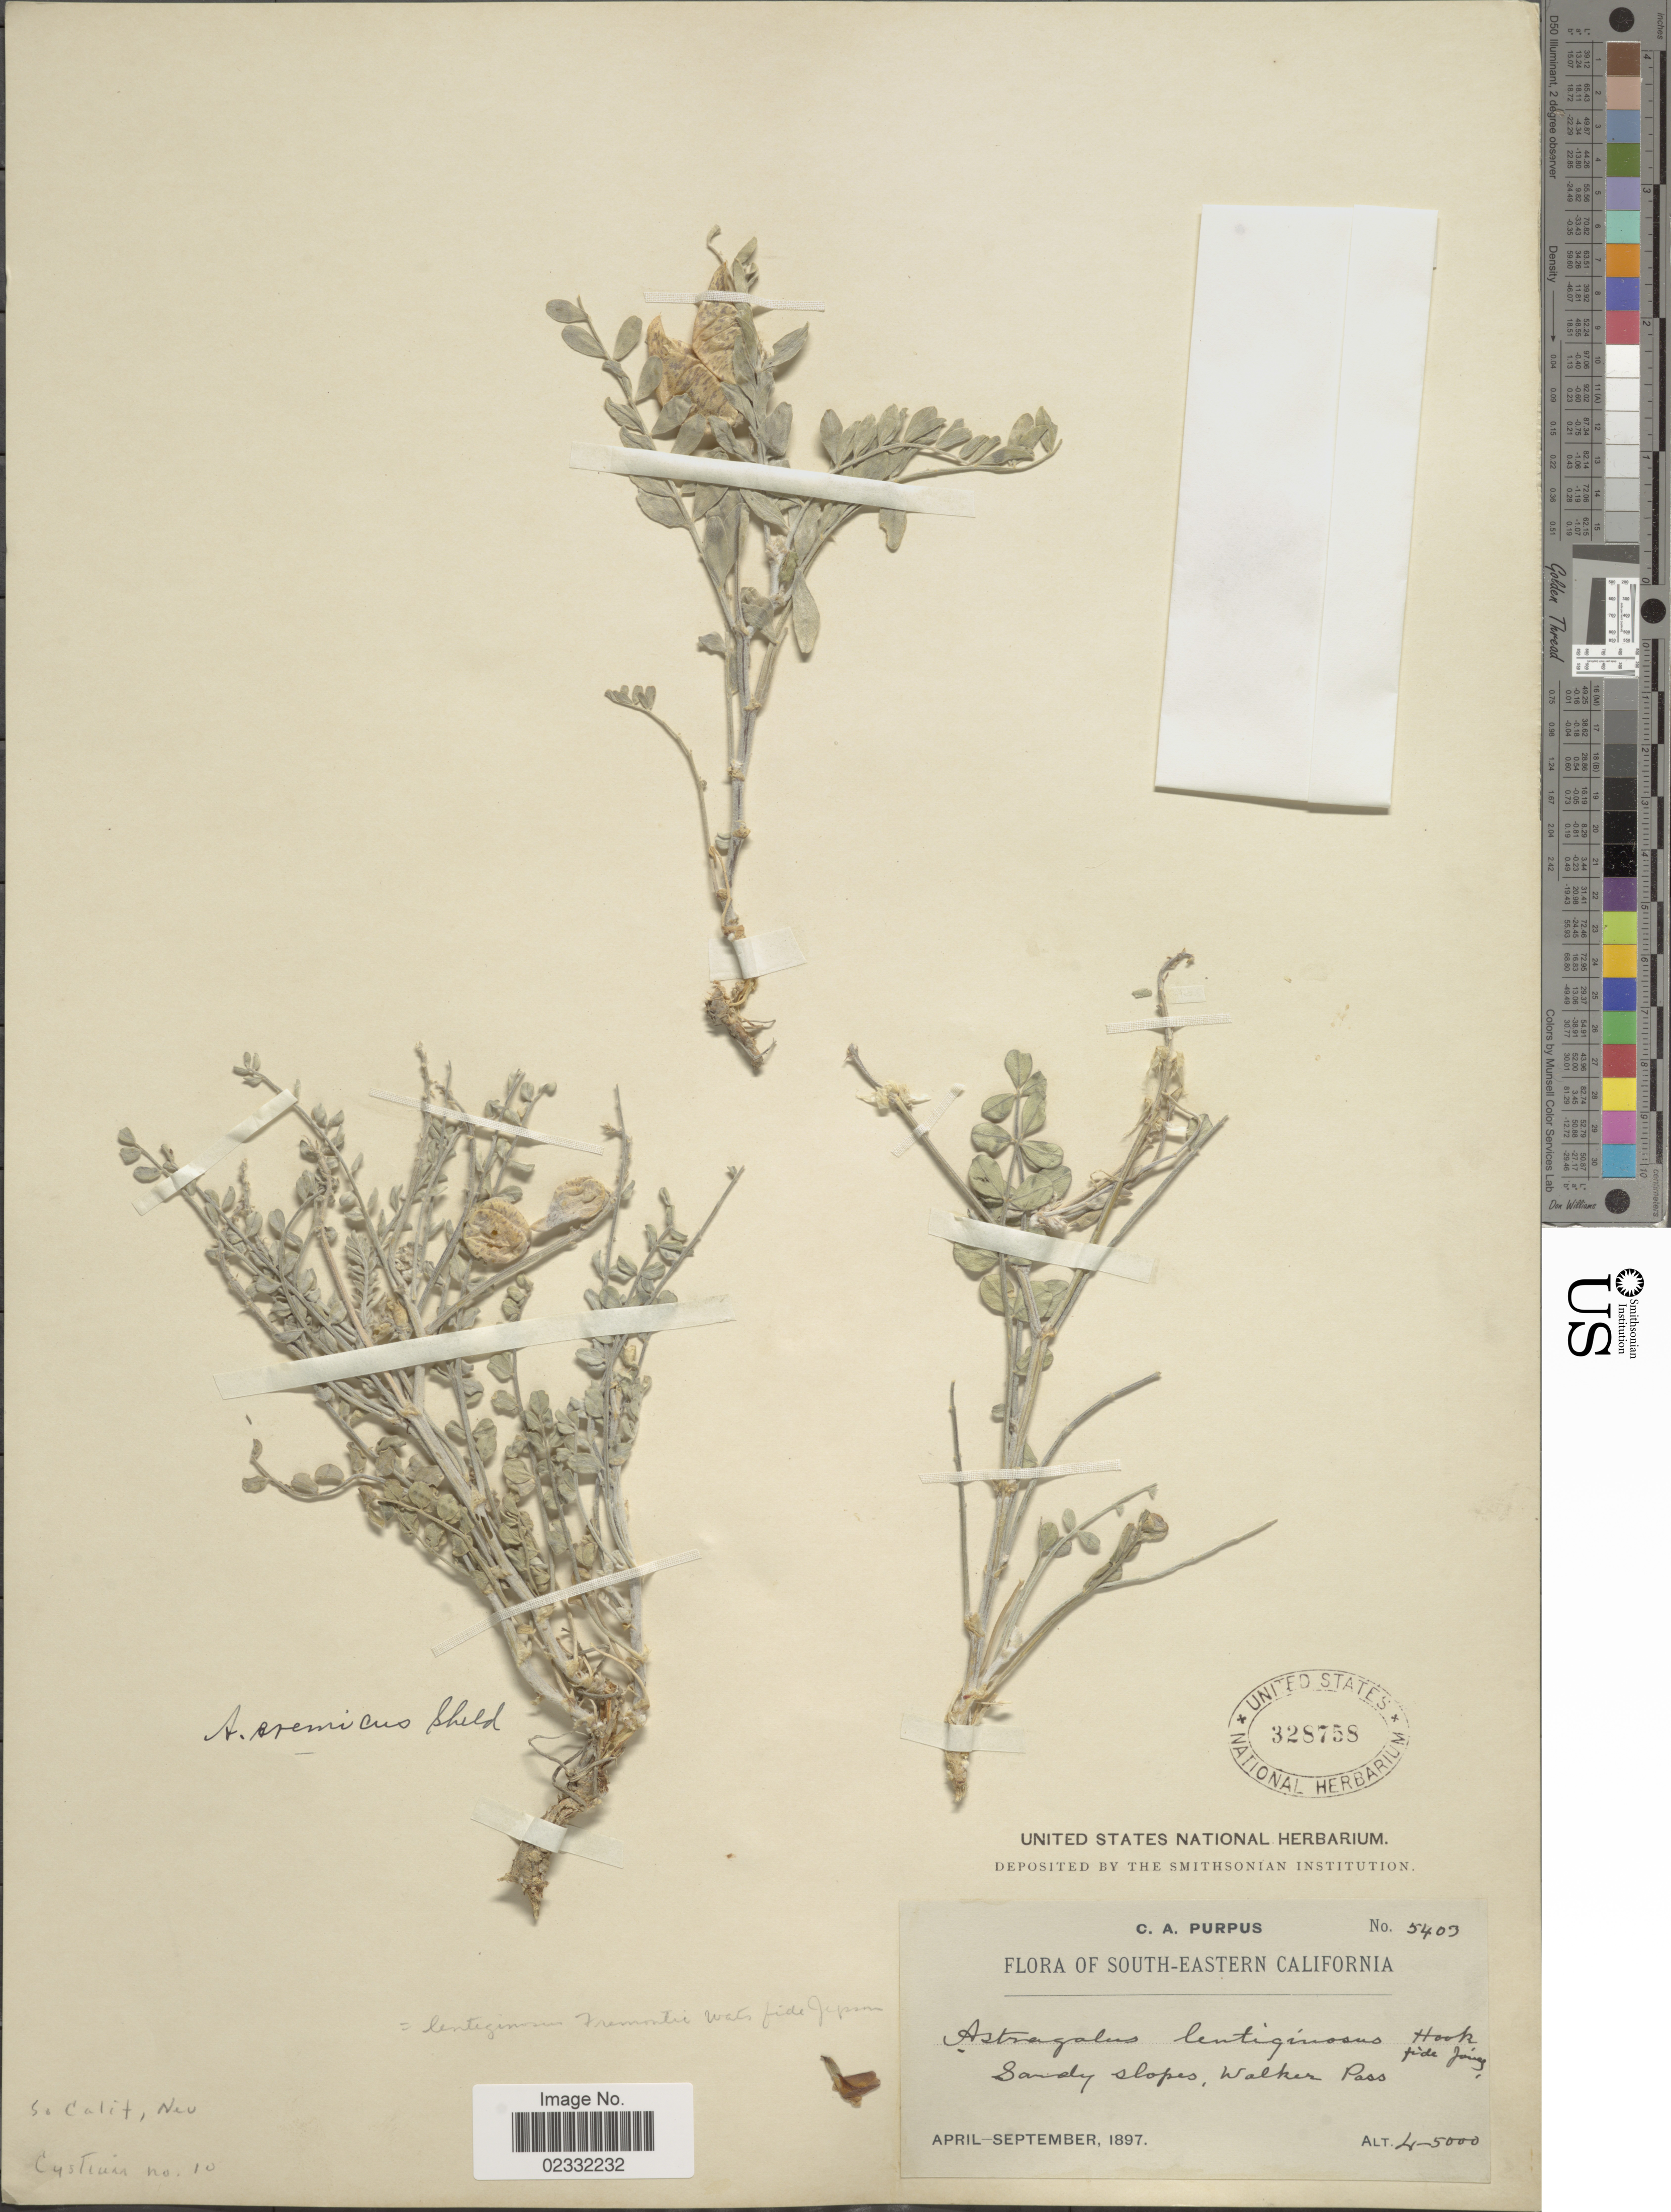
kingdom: Plantae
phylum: Tracheophyta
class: Magnoliopsida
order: Fabales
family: Fabaceae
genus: Astragalus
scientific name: Astragalus lentiginosus var. fremontii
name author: (A. Gray ex Torr.) S. Watson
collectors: C. A. Purpus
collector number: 5403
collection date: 1897-04/1897-09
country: United States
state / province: California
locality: South-eastern California, Sandy slopes, Walker Pass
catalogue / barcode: US 328758